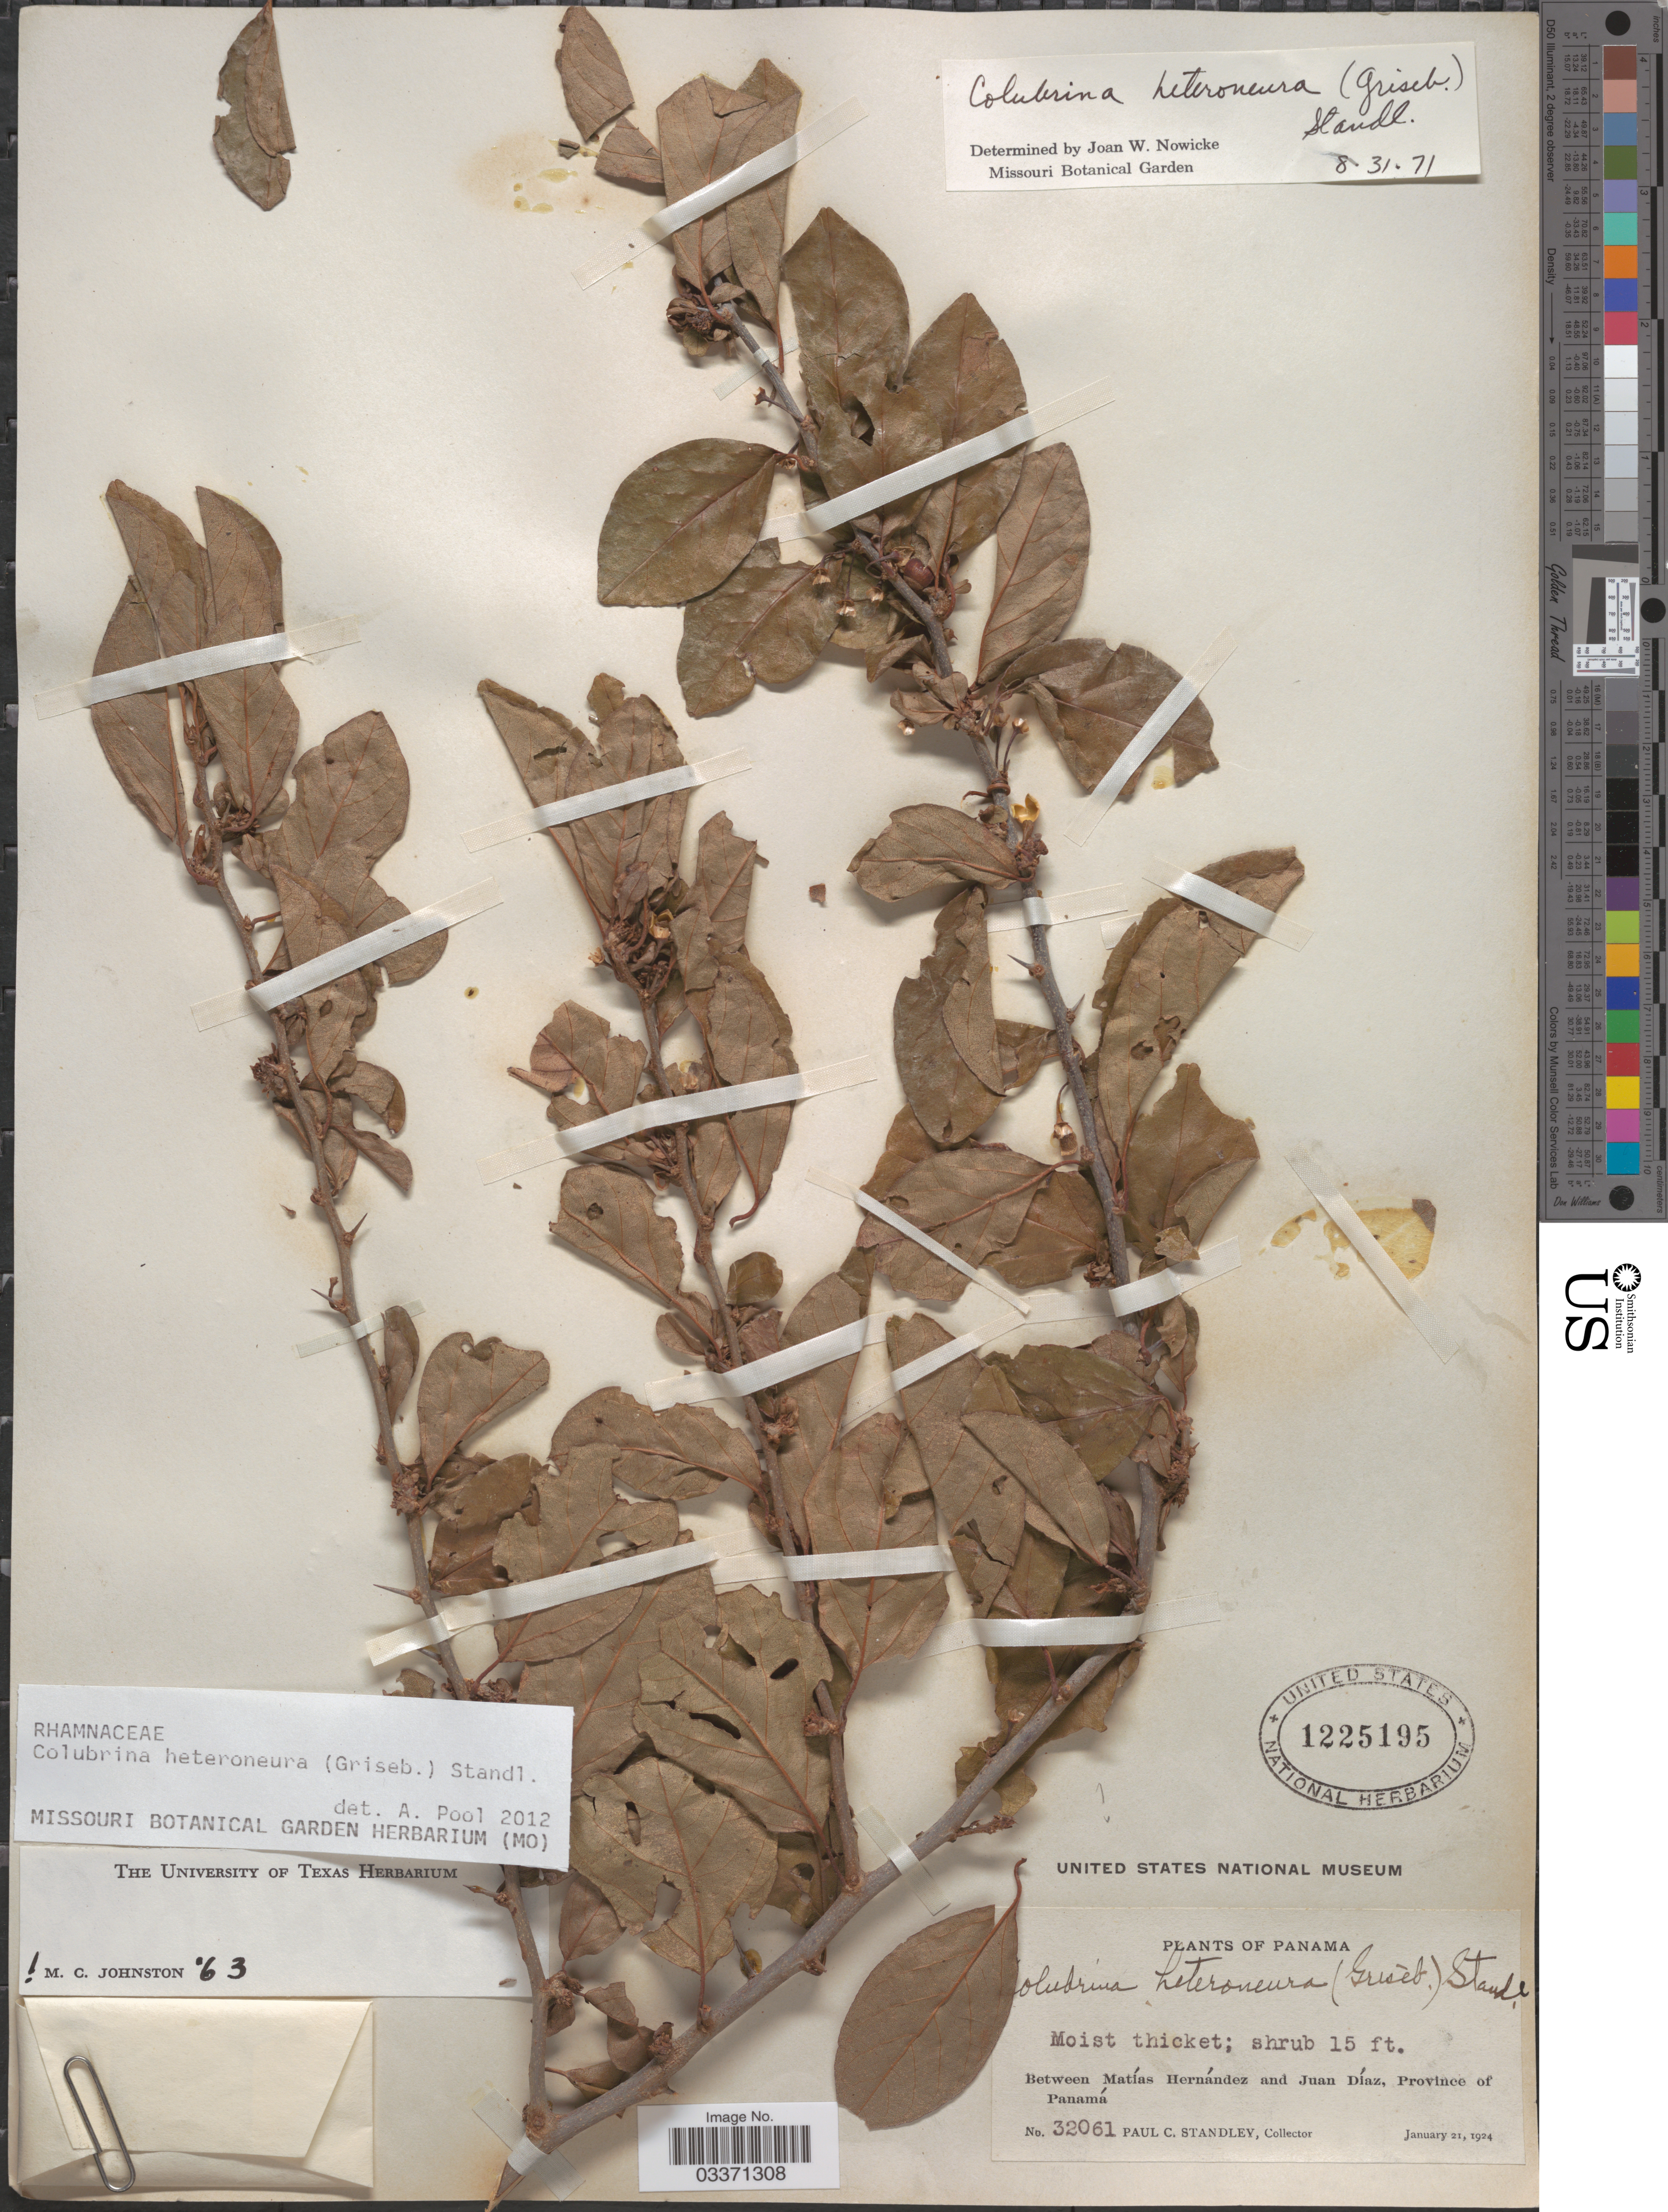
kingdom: Plantae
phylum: Tracheophyta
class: Magnoliopsida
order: Rosales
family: Rhamnaceae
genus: Colubrina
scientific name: Colubrina heteroneura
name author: (Griseb.) Standl.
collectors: P. C. Standley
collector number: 32061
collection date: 1924-01-21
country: Panama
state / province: Panamá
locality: Between Matías Hernández and Juan Díaz.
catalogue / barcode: US 1225195